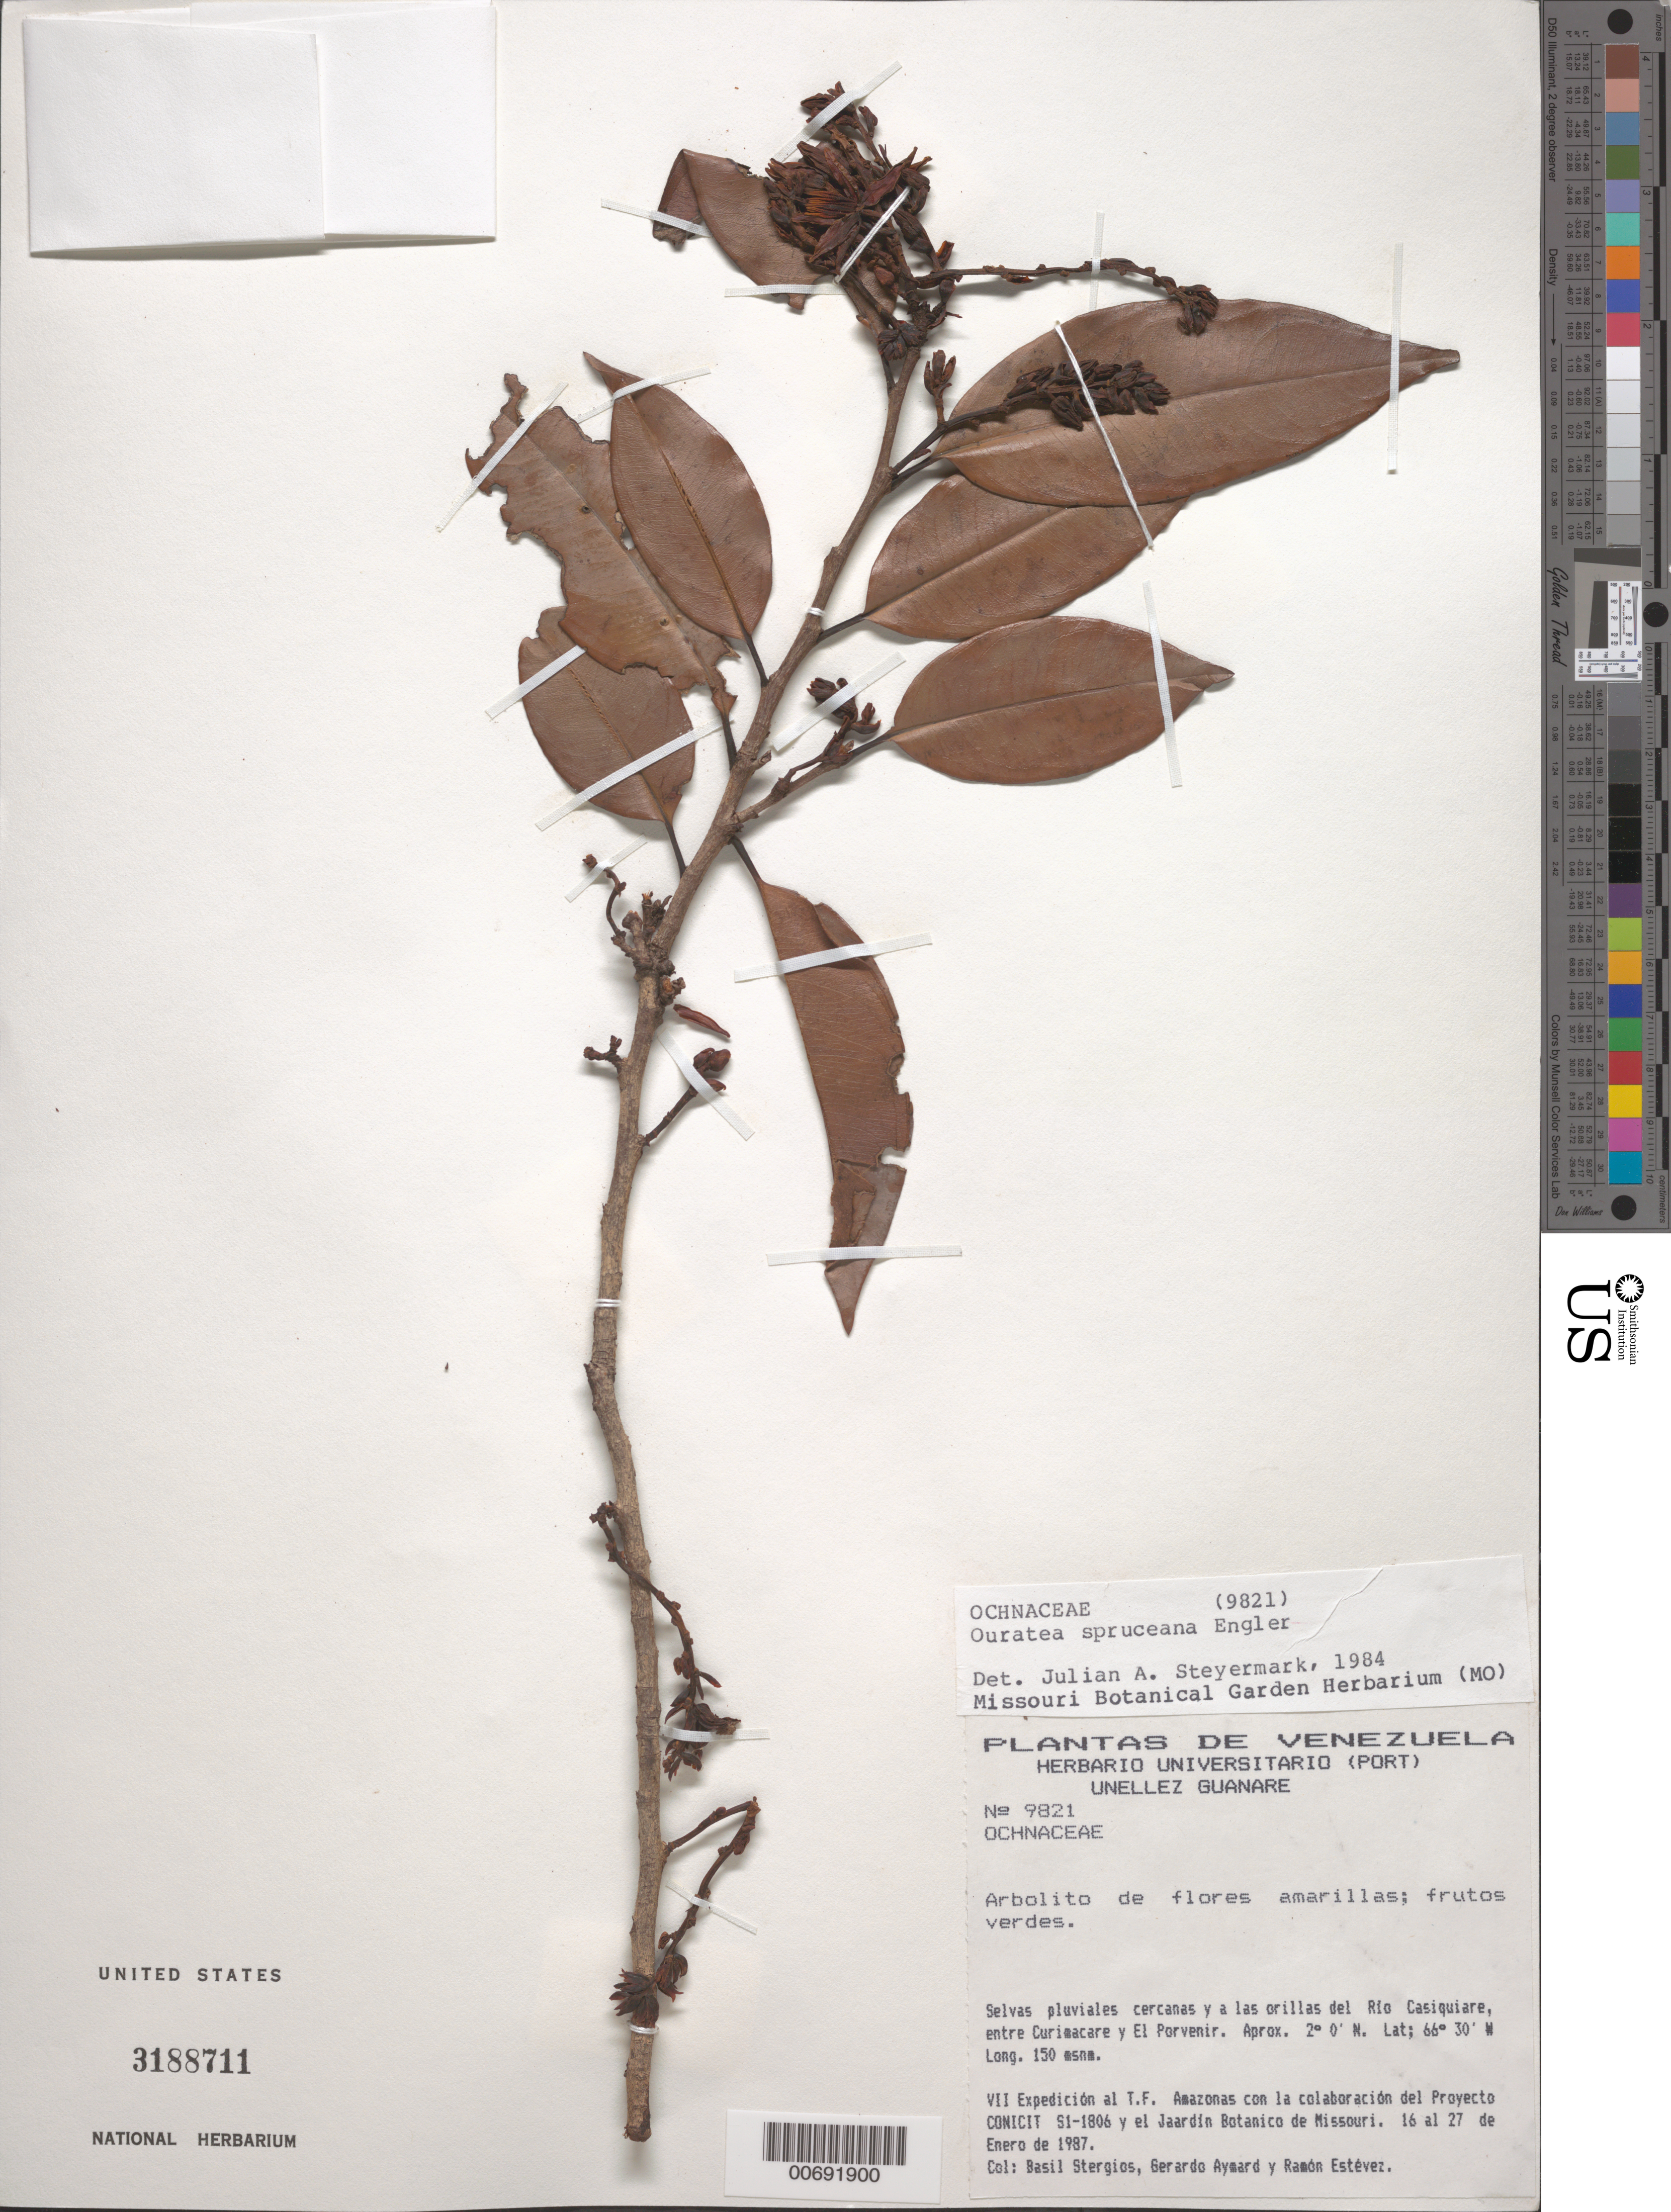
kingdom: Plantae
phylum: Tracheophyta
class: Magnoliopsida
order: Malpighiales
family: Ochnaceae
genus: Ouratea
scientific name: Ouratea spruceana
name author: Engl.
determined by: Steyermark, Julian A., (VEN)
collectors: B. G. Stergios, G. A. Aymard & R. Estevez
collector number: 9821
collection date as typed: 16-Jan-87 to 27-Jan-87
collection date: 1987-01-16/1987-01-27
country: Venezuela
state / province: Amazonas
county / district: Río Negro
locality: Río Casiquiare, entre Curimacare y El Porvenir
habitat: Selvas pluviales cercanas y las orillas del río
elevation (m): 150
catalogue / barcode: US 3188711